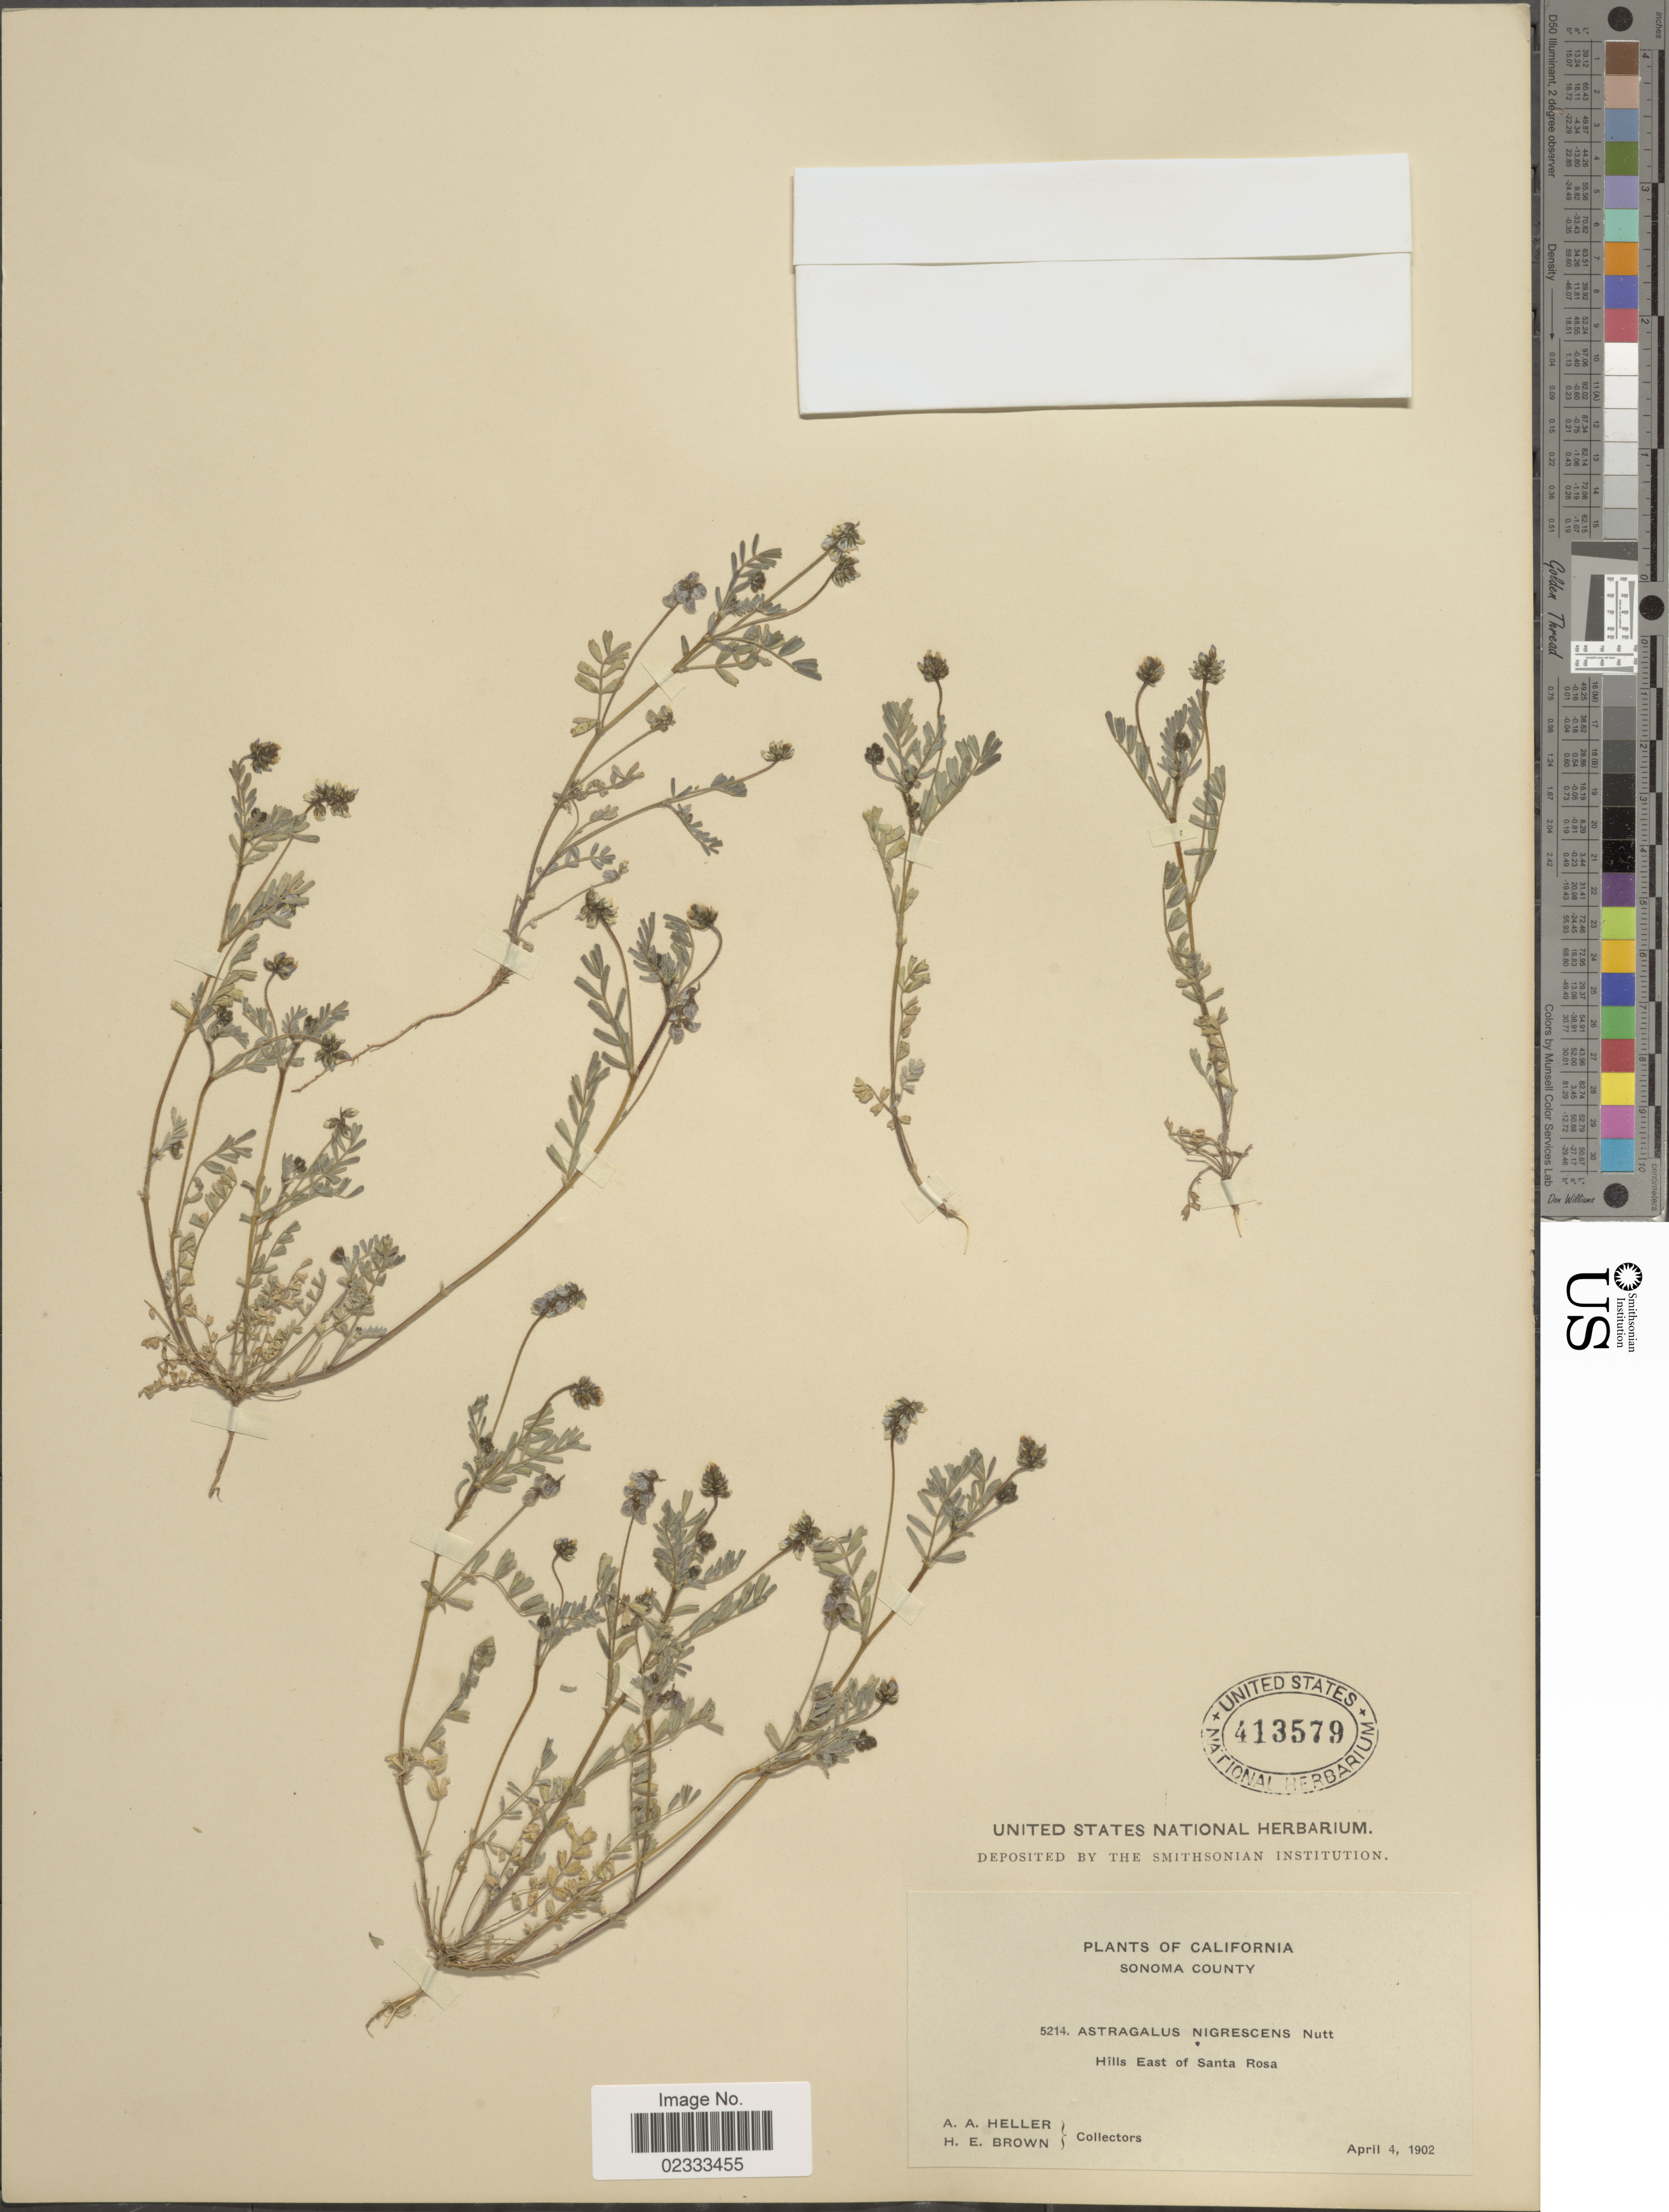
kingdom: Plantae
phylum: Tracheophyta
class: Magnoliopsida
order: Fabales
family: Fabaceae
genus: Astragalus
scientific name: Astragalus nigrescens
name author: Pall.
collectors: A. A. Heller & H. E. Brown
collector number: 5214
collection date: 1902-04-04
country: United States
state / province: California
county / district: Sonoma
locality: Sonoma County, Hills east of Santa Rosa.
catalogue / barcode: US 413579